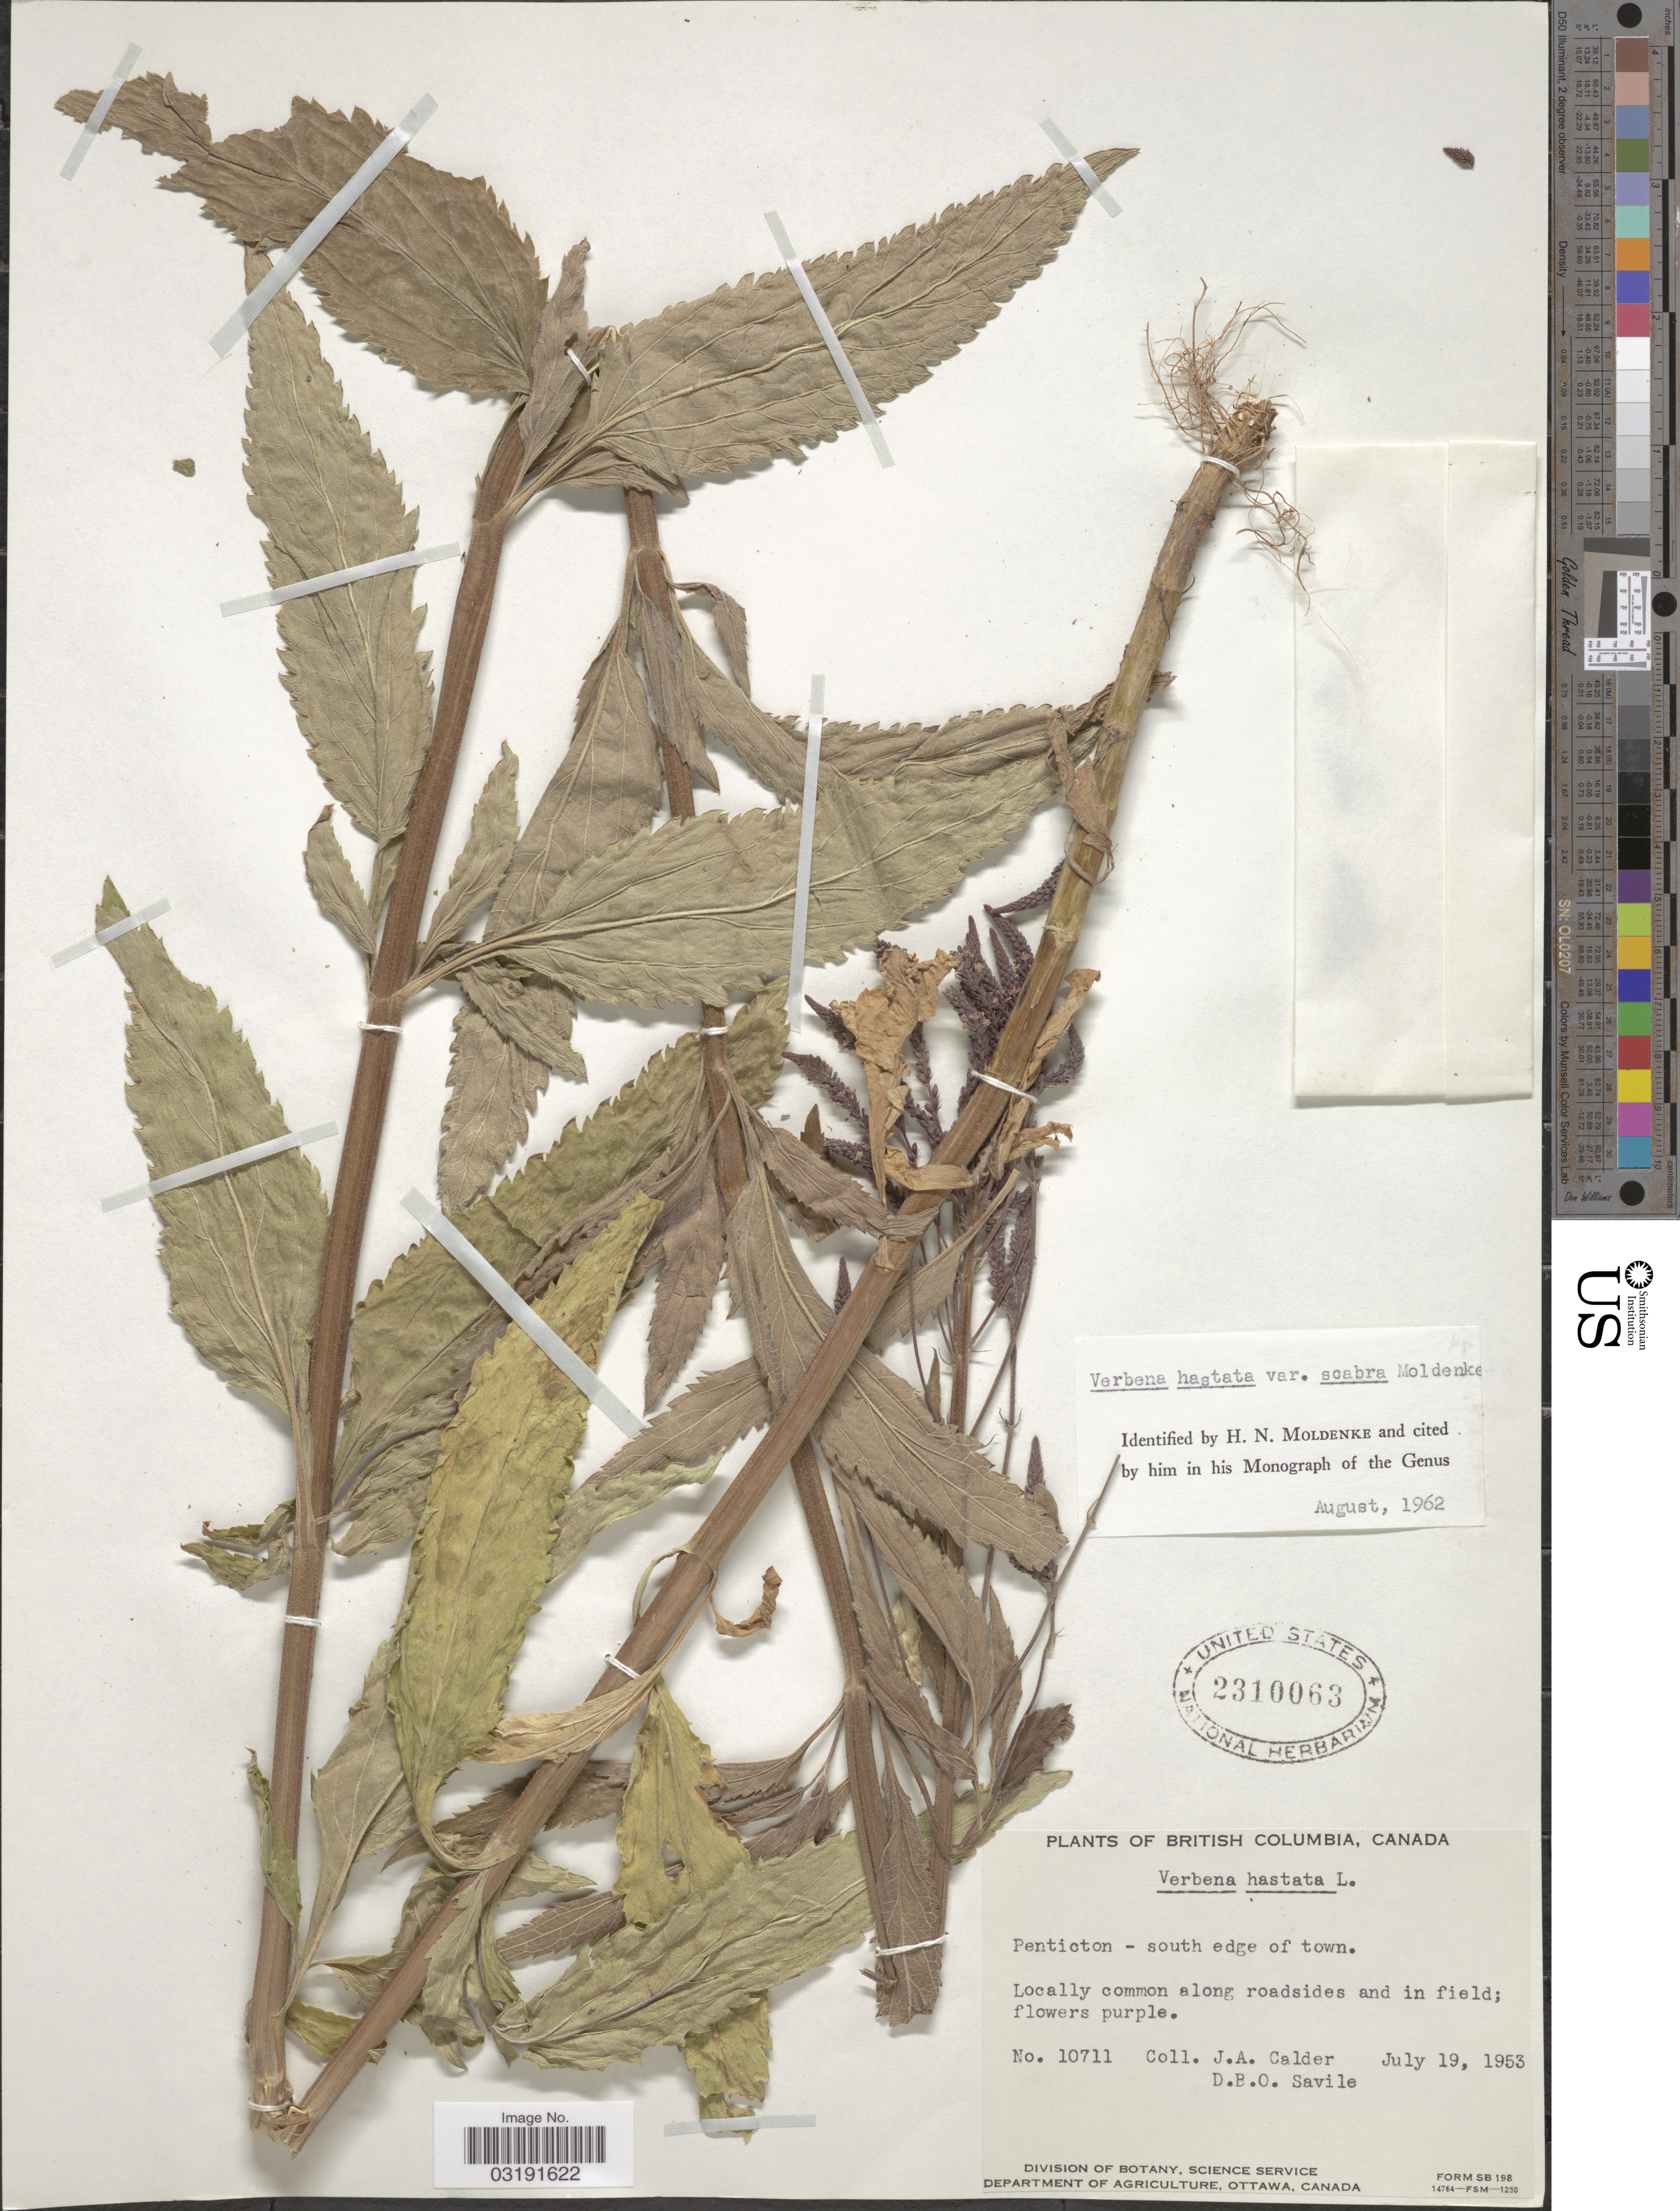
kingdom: Plantae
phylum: Tracheophyta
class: Magnoliopsida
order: Lamiales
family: Verbenaceae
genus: Verbena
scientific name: Verbena hastata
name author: L.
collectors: J. A. Calder & D. Savile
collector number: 10711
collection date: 1953-07-19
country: Canada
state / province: British Columbia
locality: Penticton - south edge of town.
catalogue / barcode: US 2310063